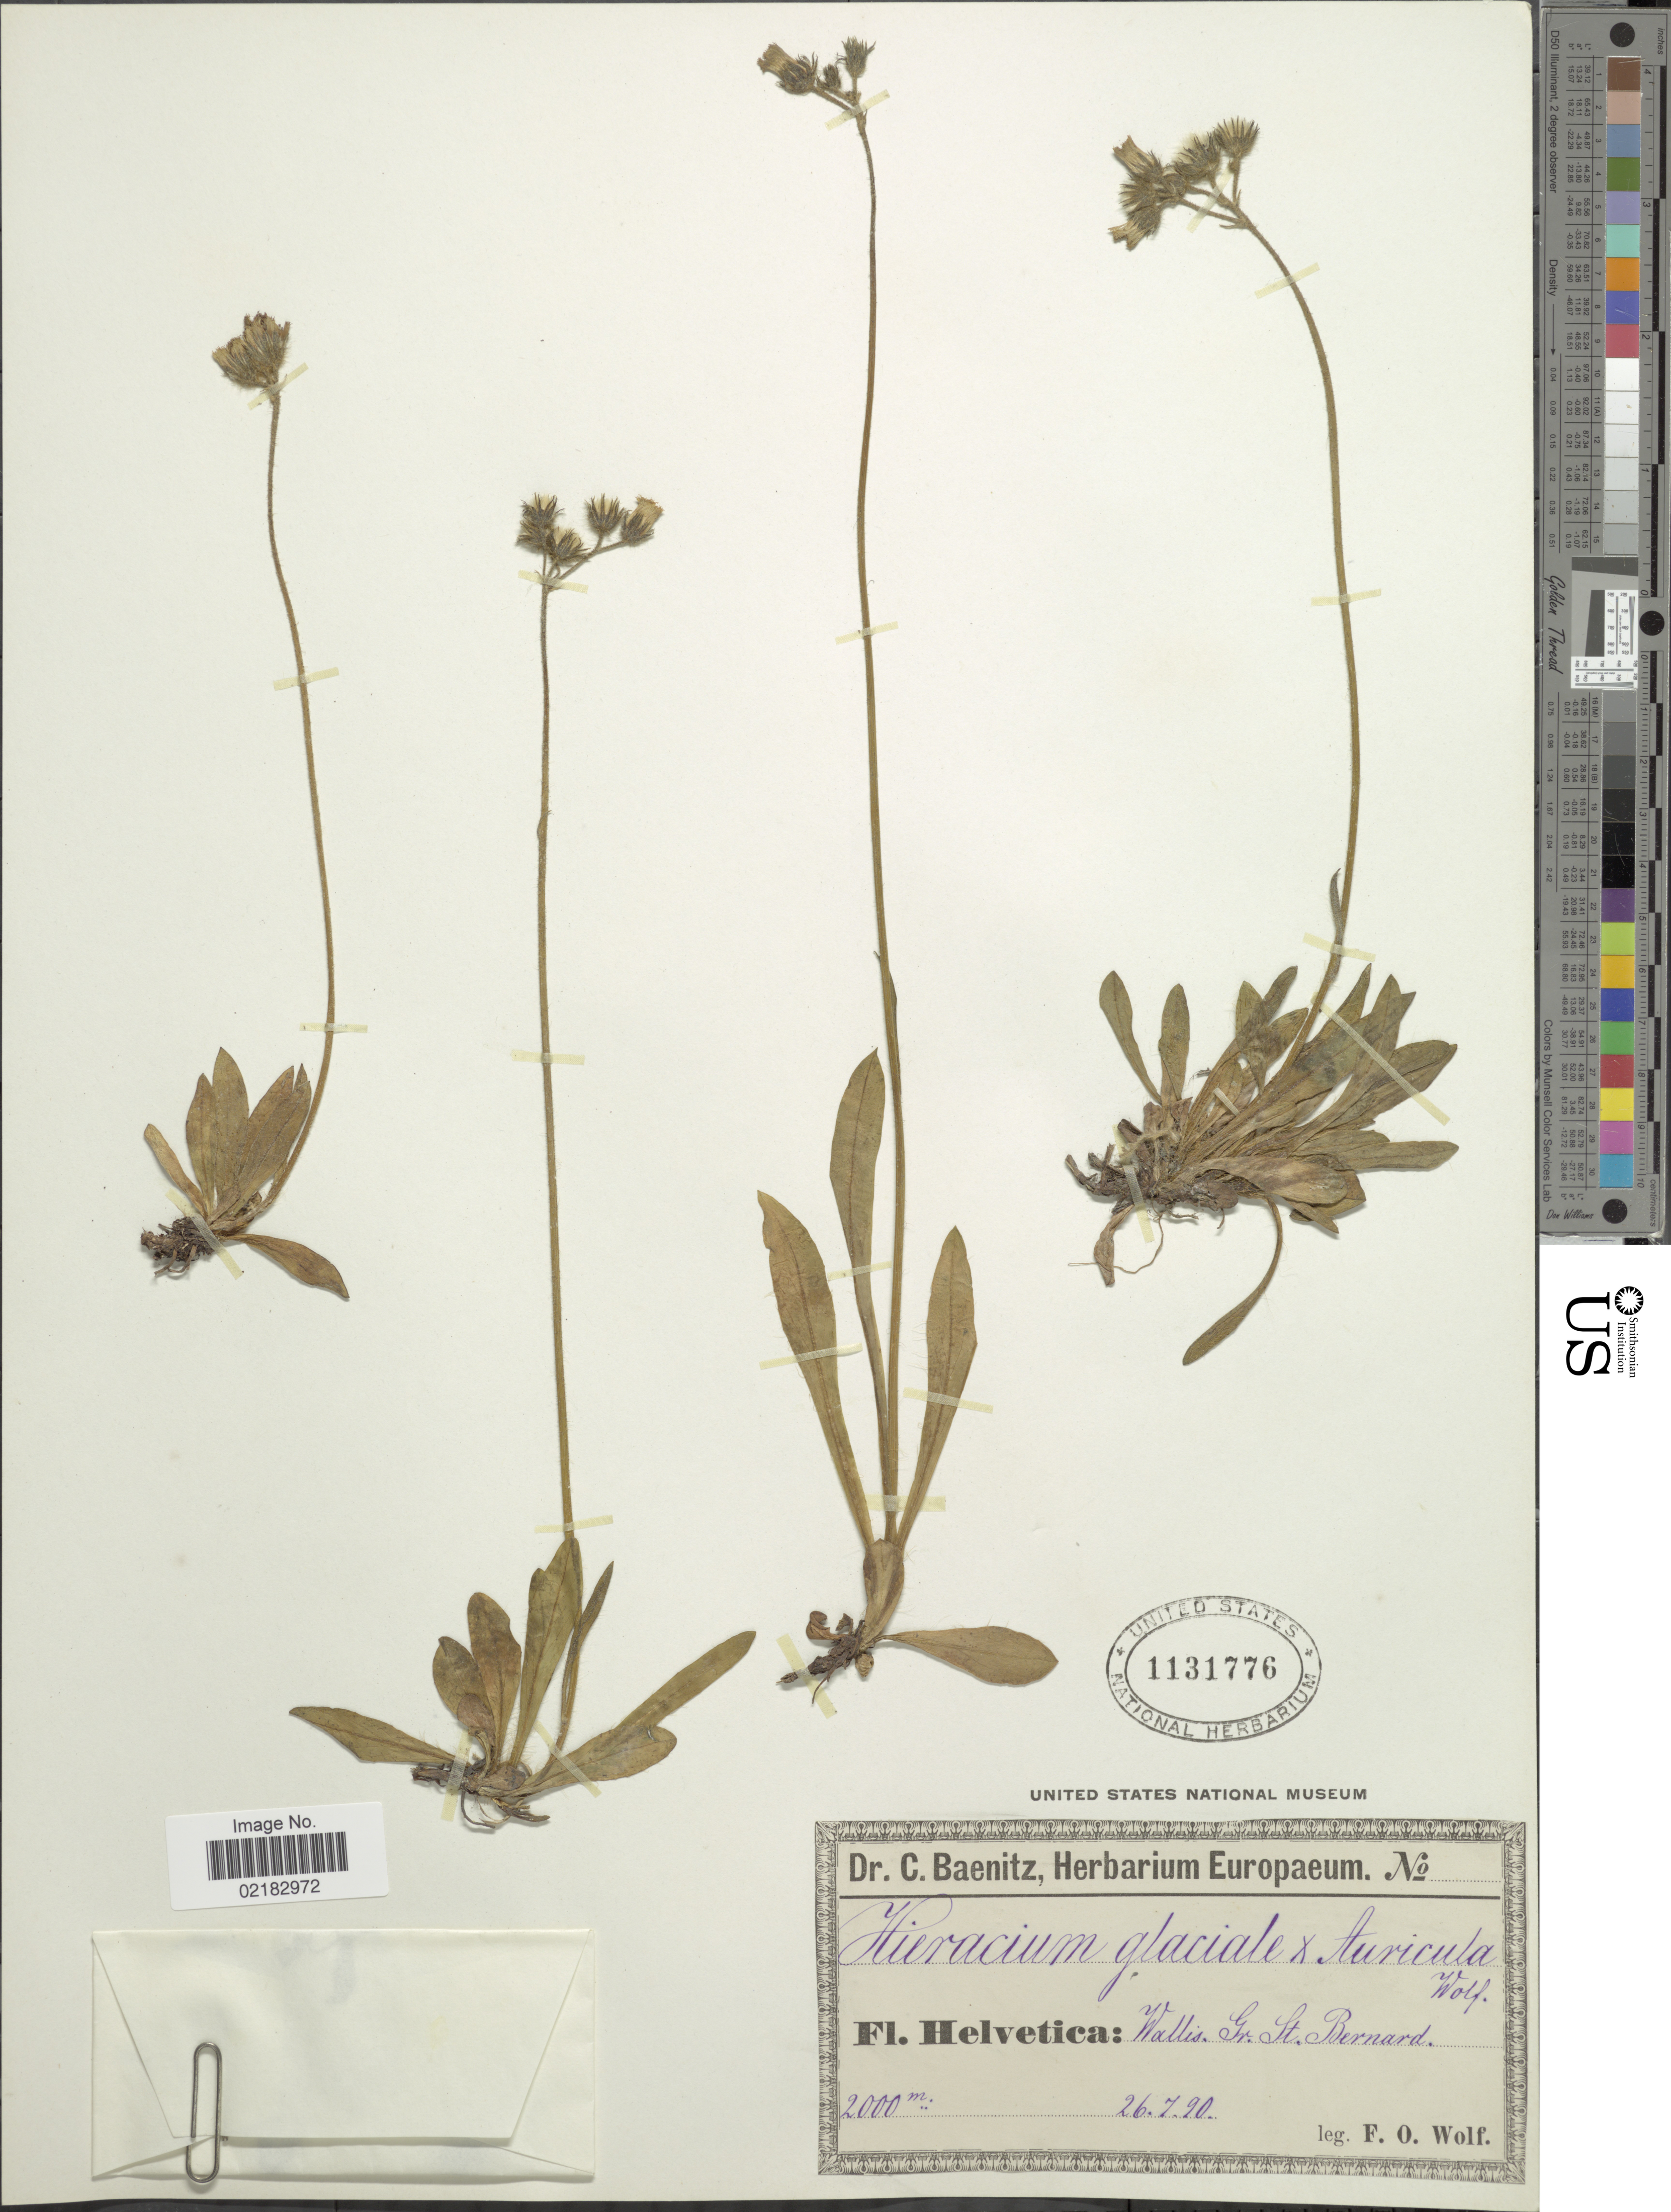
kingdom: Plantae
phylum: Tracheophyta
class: Magnoliopsida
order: Asterales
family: Asteraceae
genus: Hieracium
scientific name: Hieracium glaciale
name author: Reyn.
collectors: F. Wolf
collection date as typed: Transcribed d/m/y: 26/7/90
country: Switzerland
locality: Helvetica: Wallis. Gr. St. Bernard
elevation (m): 2000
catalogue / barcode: US 1131776